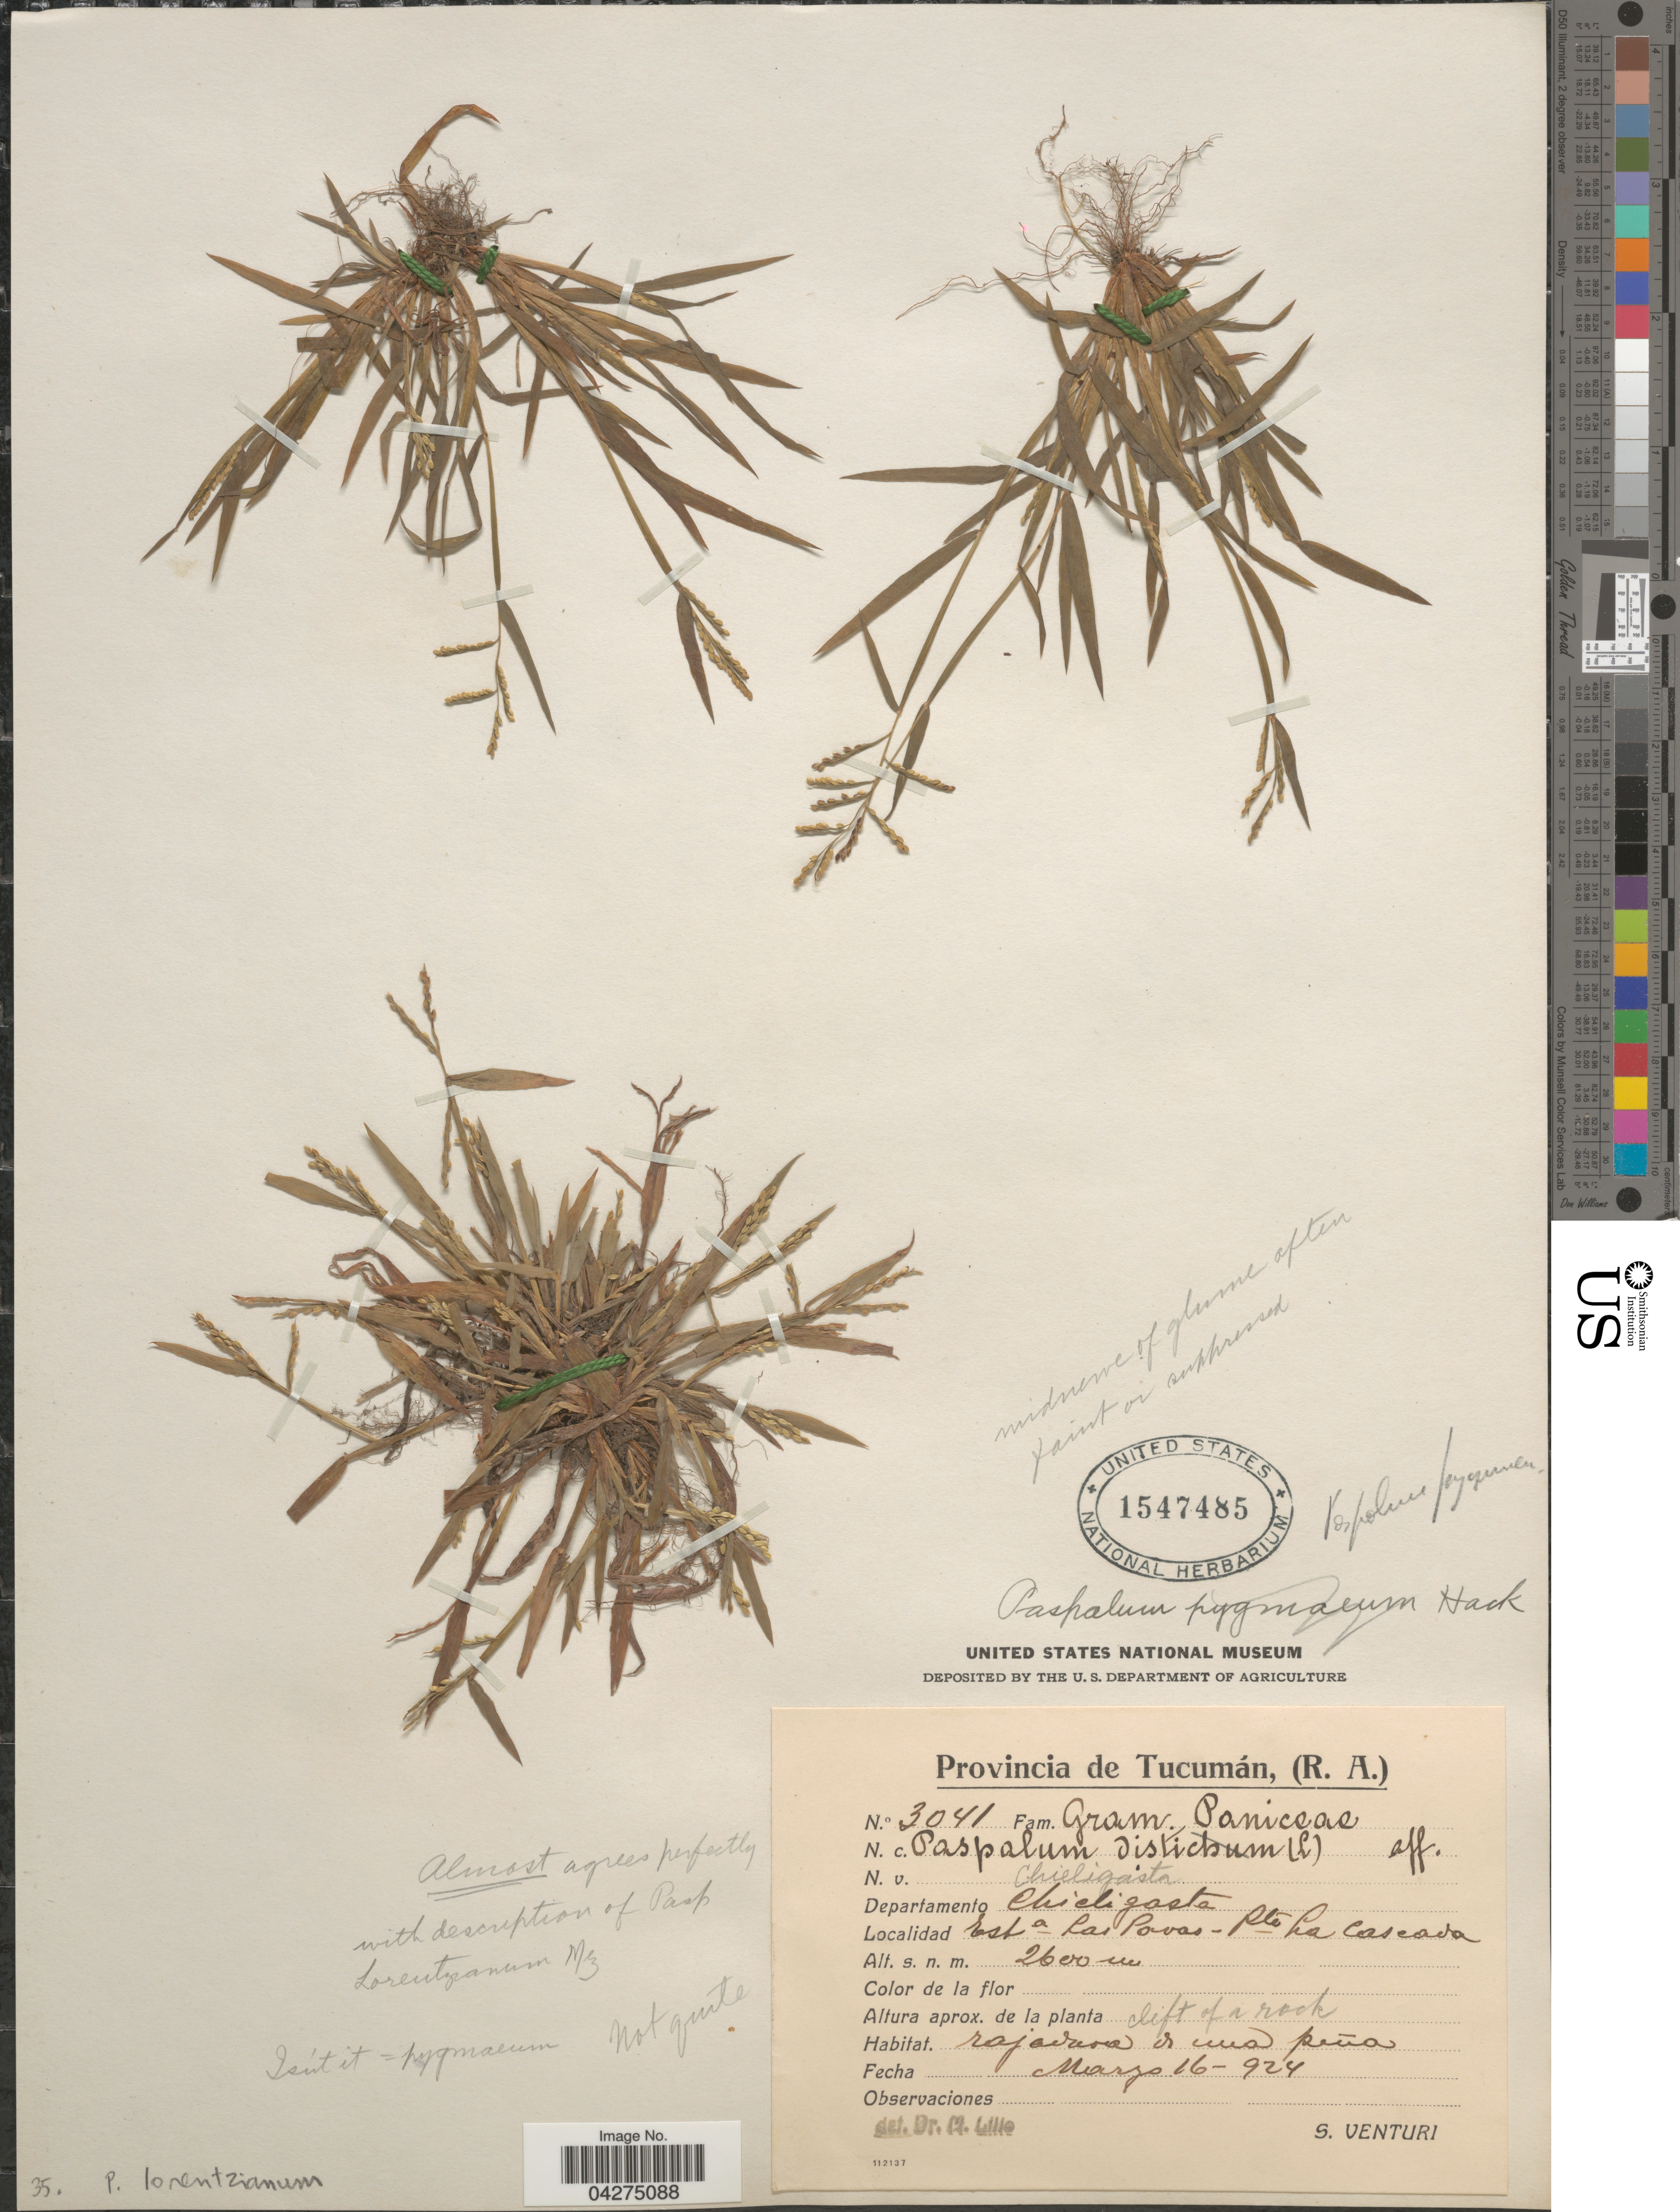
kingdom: Plantae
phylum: Tracheophyta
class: Liliopsida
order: Poales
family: Poaceae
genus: Paspalum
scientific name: Paspalum pygmaeum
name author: Hack.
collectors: S. Venturi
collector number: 3041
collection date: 1924-03-16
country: Argentina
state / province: Tucuman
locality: Departamento Chicligasta. Esta Las Pavas - Pto La Cascada.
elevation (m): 2600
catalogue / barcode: US 1547485